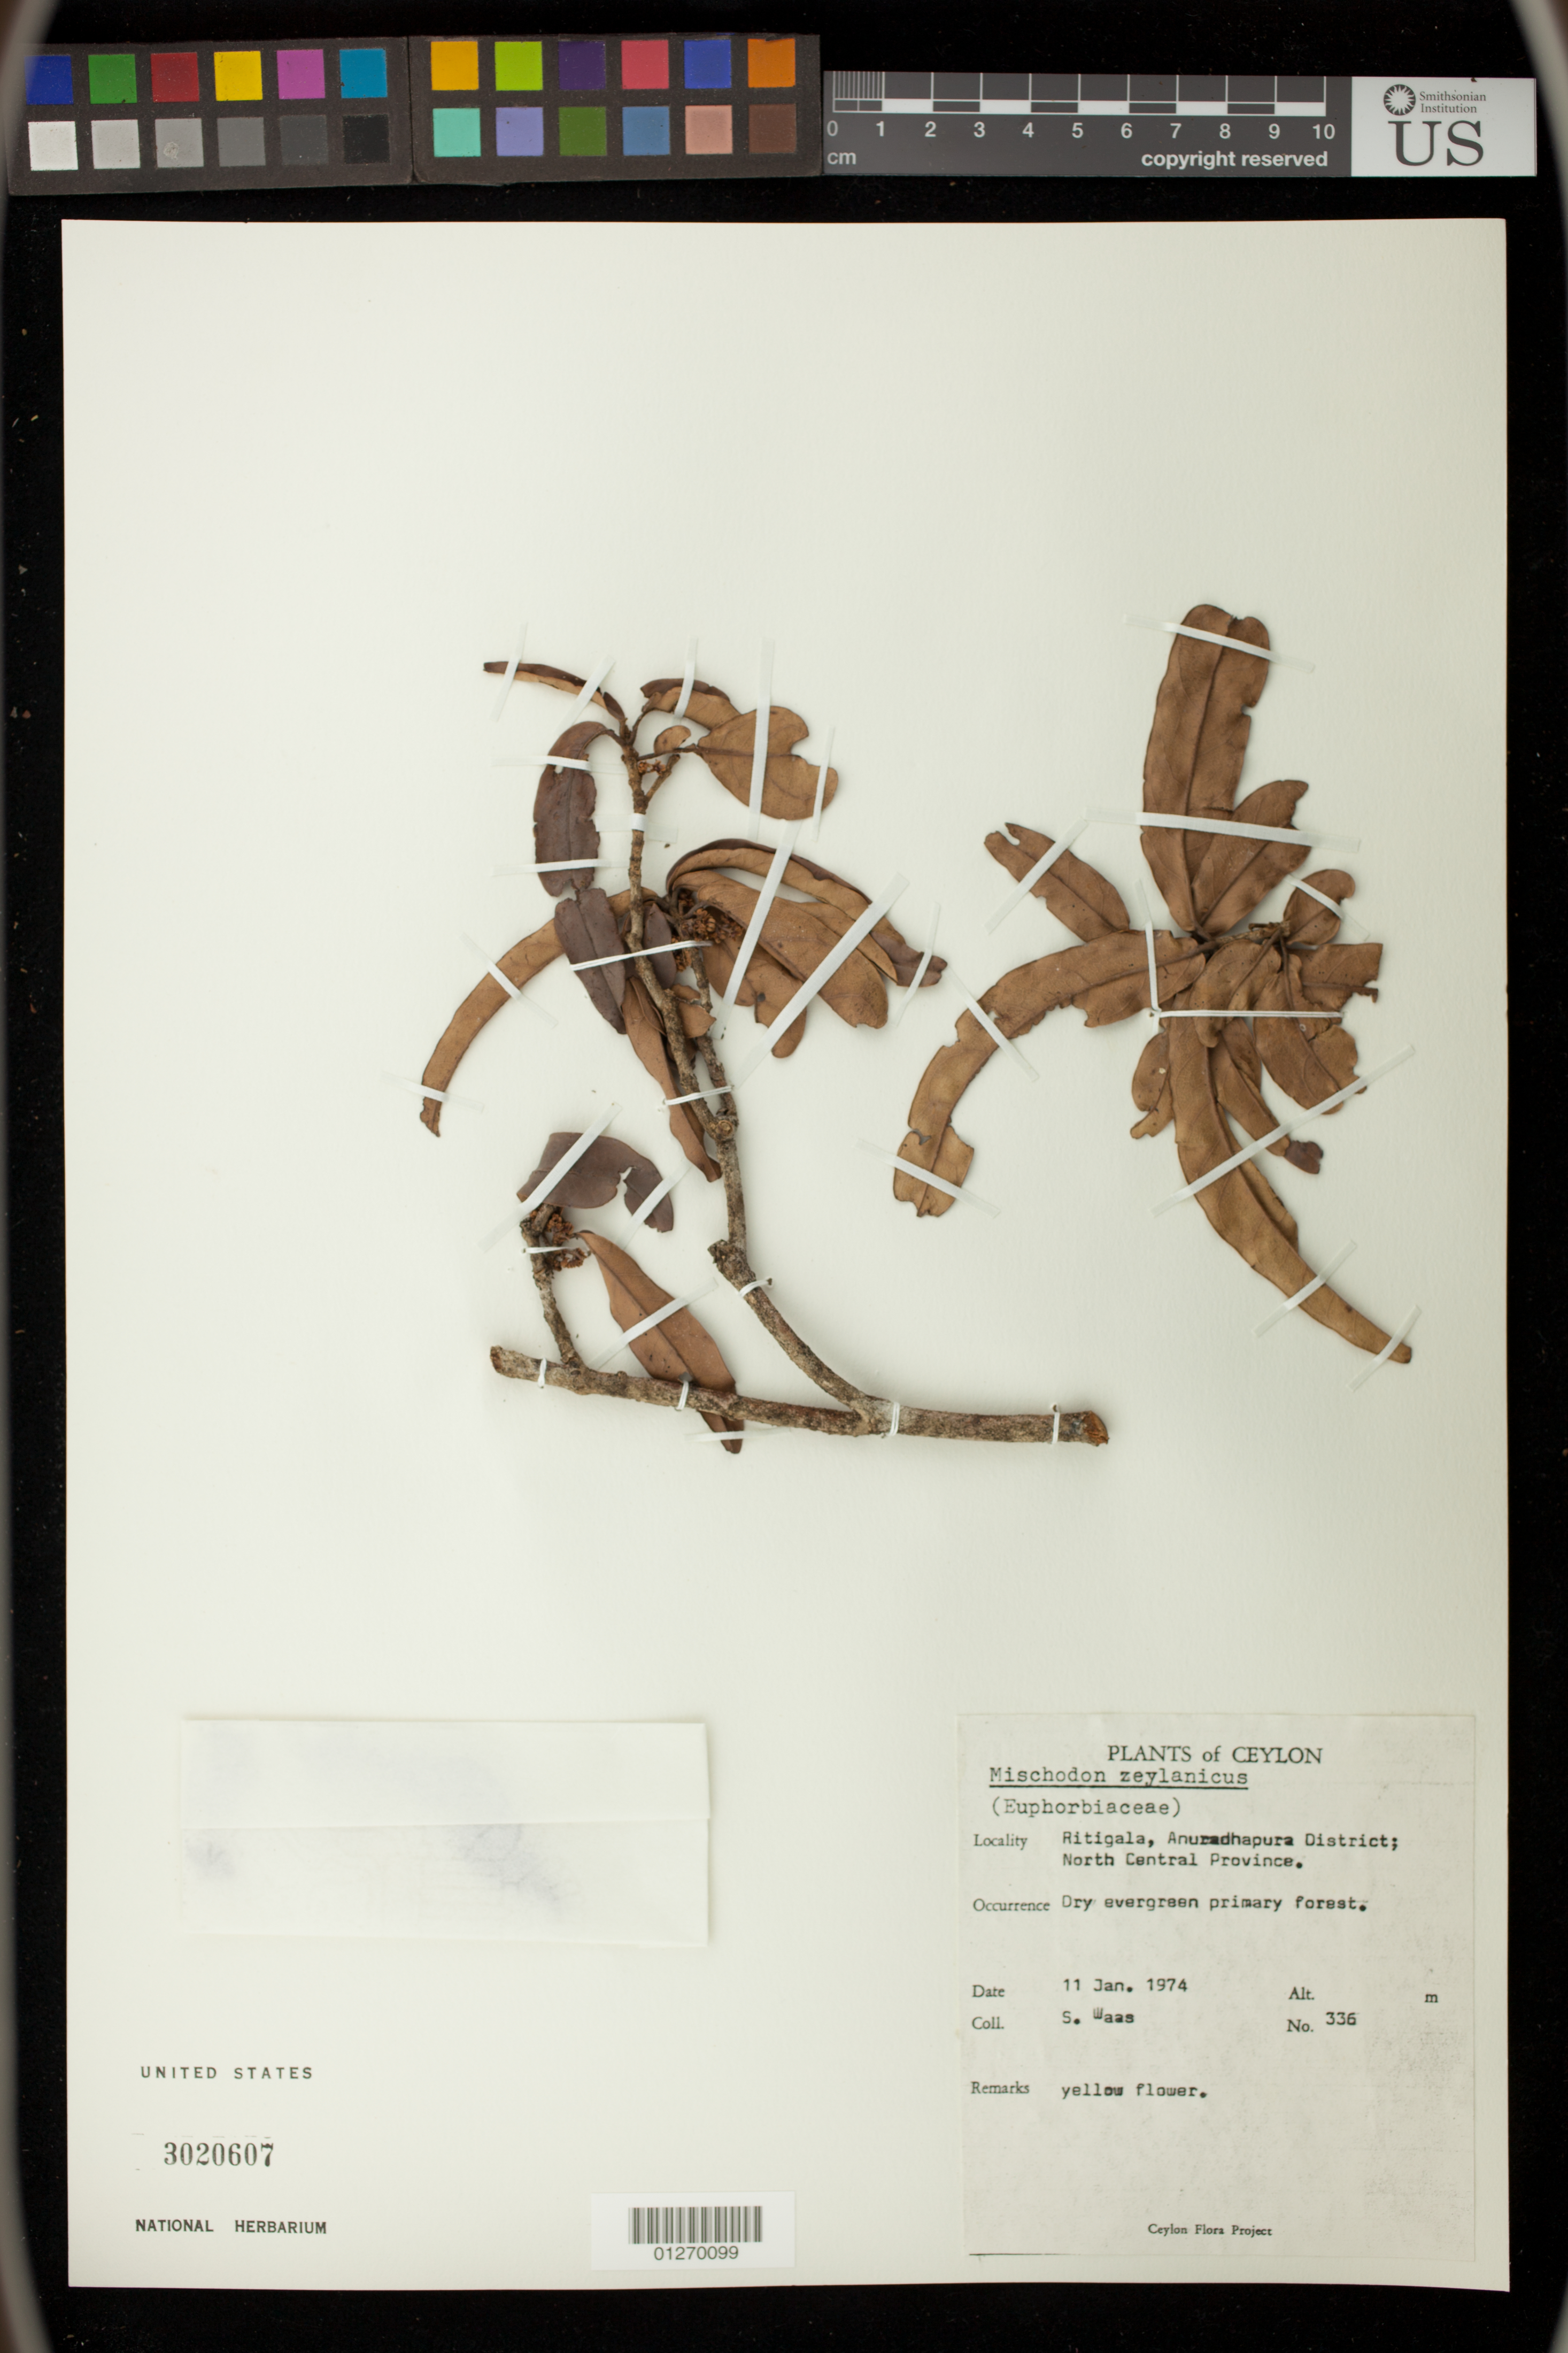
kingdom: Plantae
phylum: Tracheophyta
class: Magnoliopsida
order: Malpighiales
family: Picrodendraceae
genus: Mischodon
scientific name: Mischodon zeylanicus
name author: Thwaites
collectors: S. Waas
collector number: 336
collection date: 1974-01-11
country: Sri Lanka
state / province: North Central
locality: Ritigala, Anuradhapura District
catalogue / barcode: US 3020607